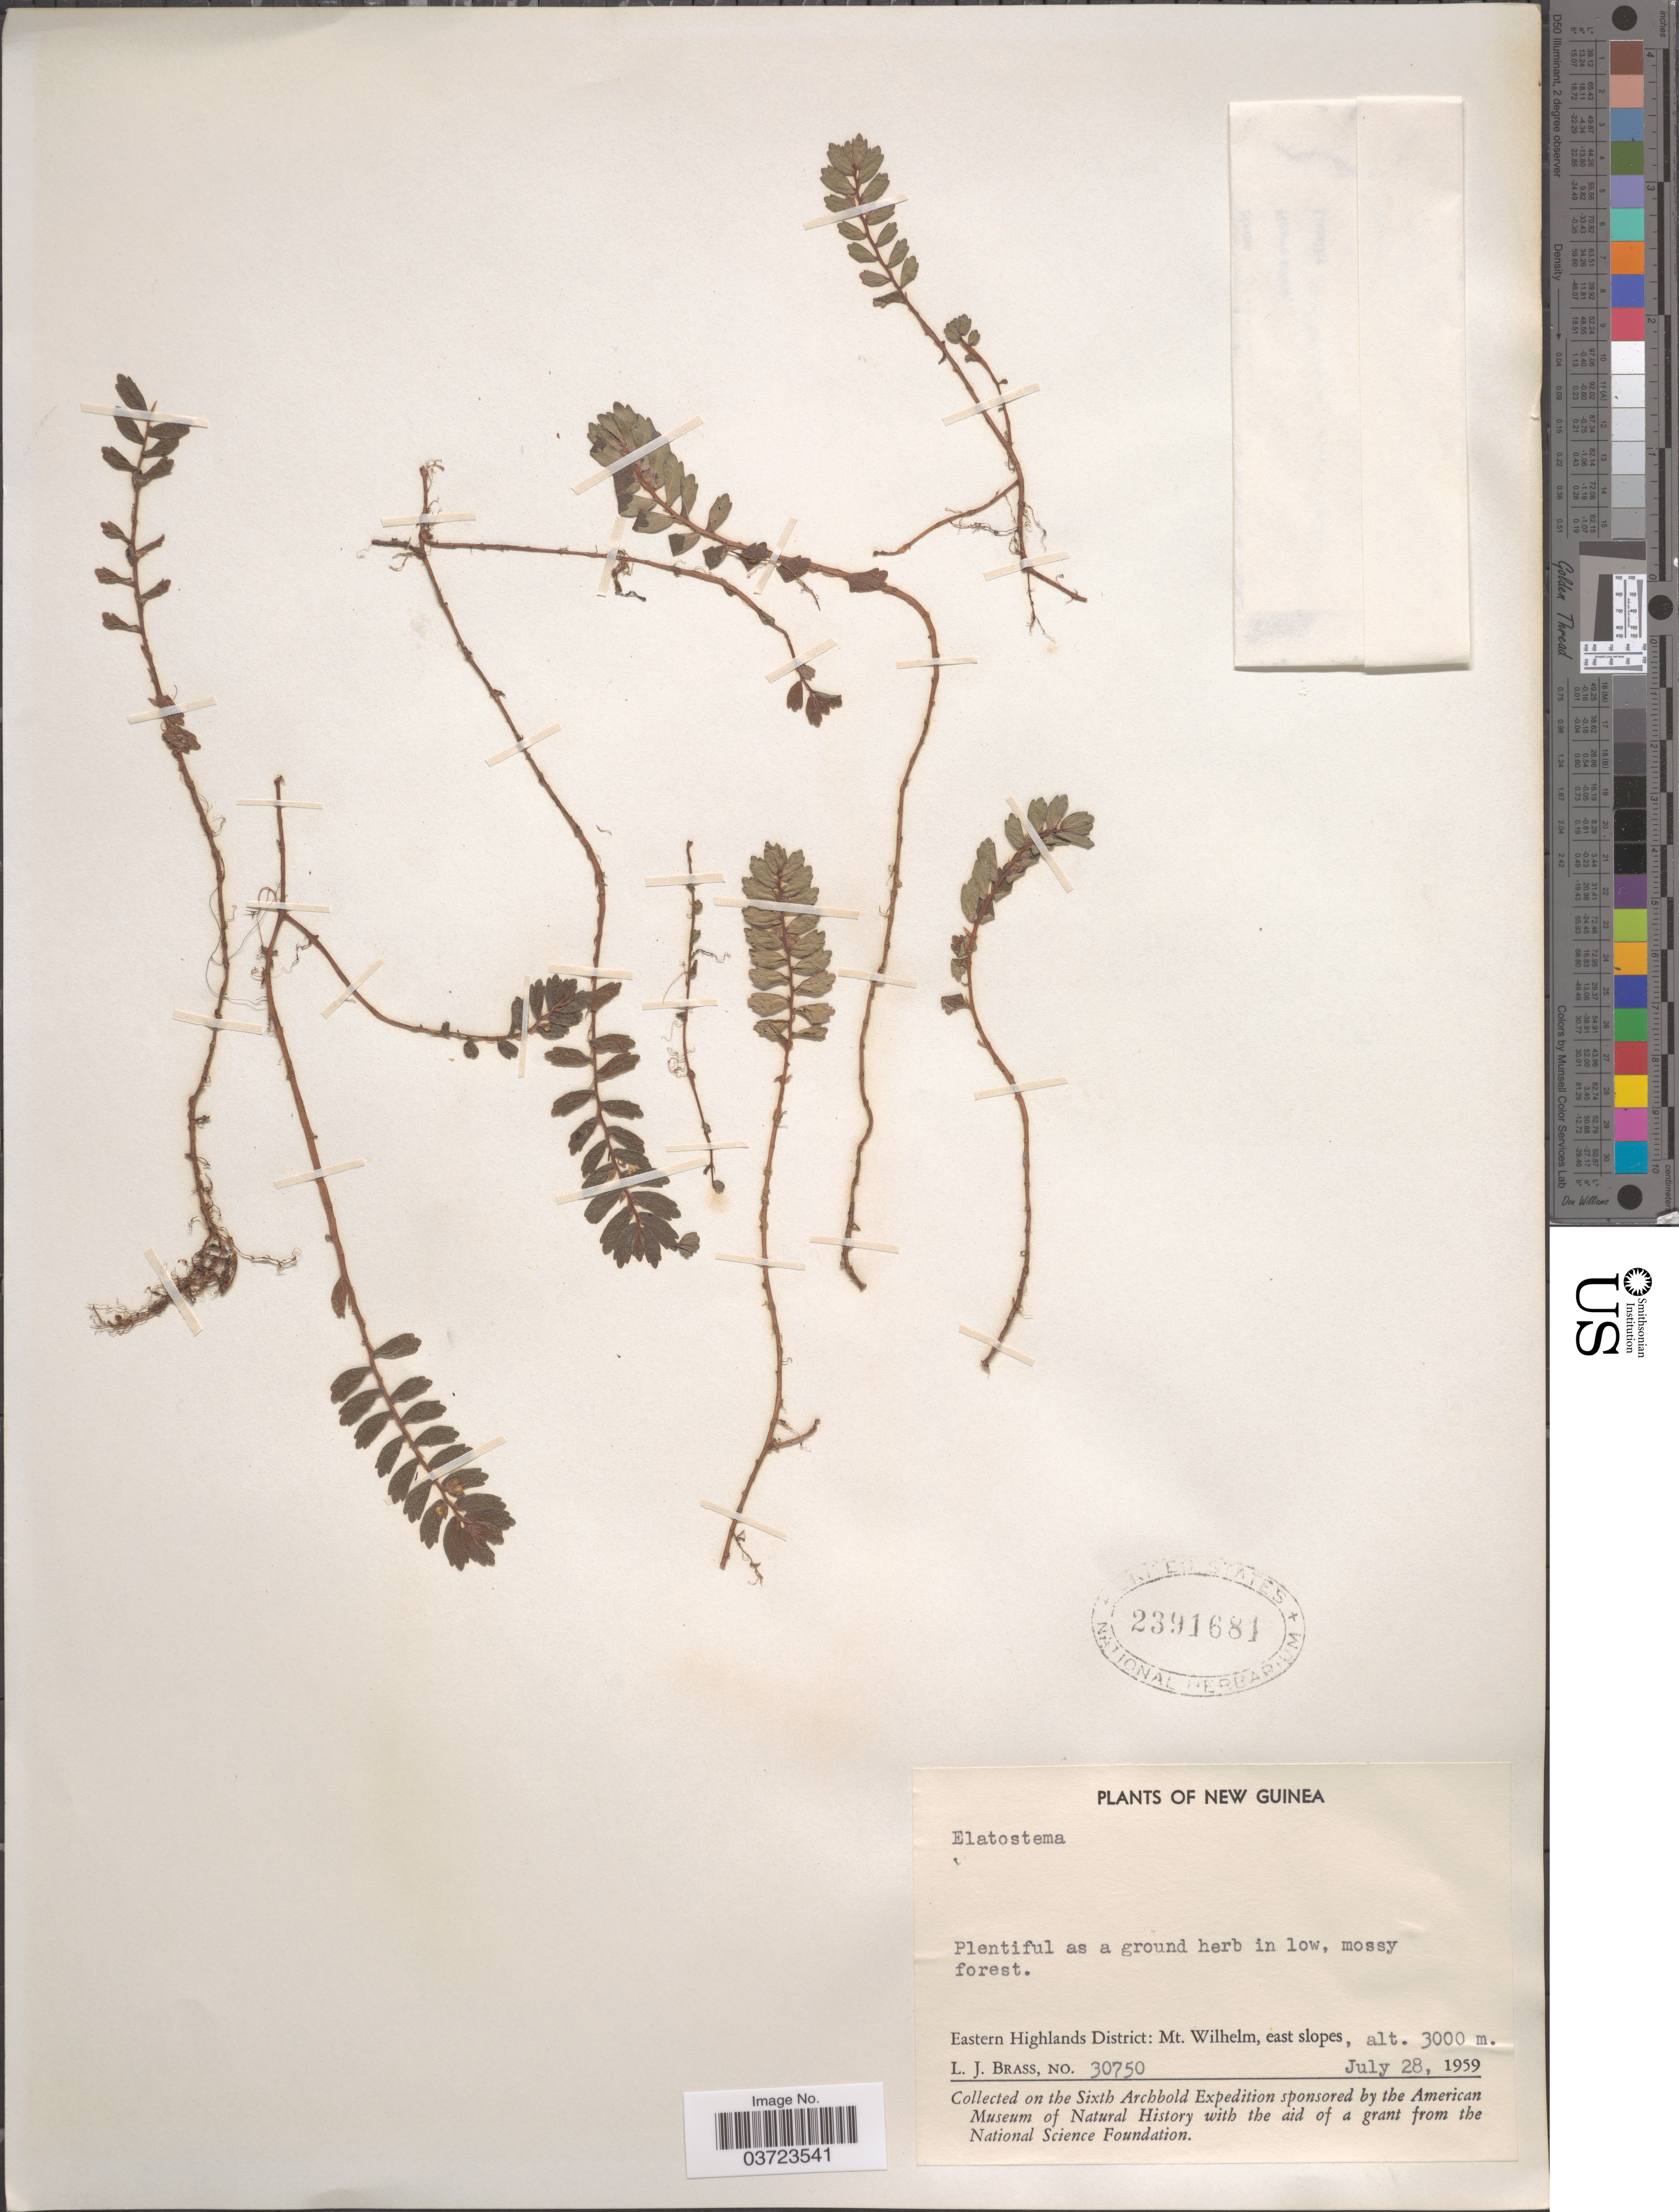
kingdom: Plantae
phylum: Tracheophyta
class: Magnoliopsida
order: Rosales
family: Urticaceae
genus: Elatostema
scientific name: Elatostema sp.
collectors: L. J. Brass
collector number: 30750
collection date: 1959-07-28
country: Papua New Guinea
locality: New Guinea. Eastern Highlands District: Mt. Wilhelm, east slopes.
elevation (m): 3000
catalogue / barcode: US 2391681